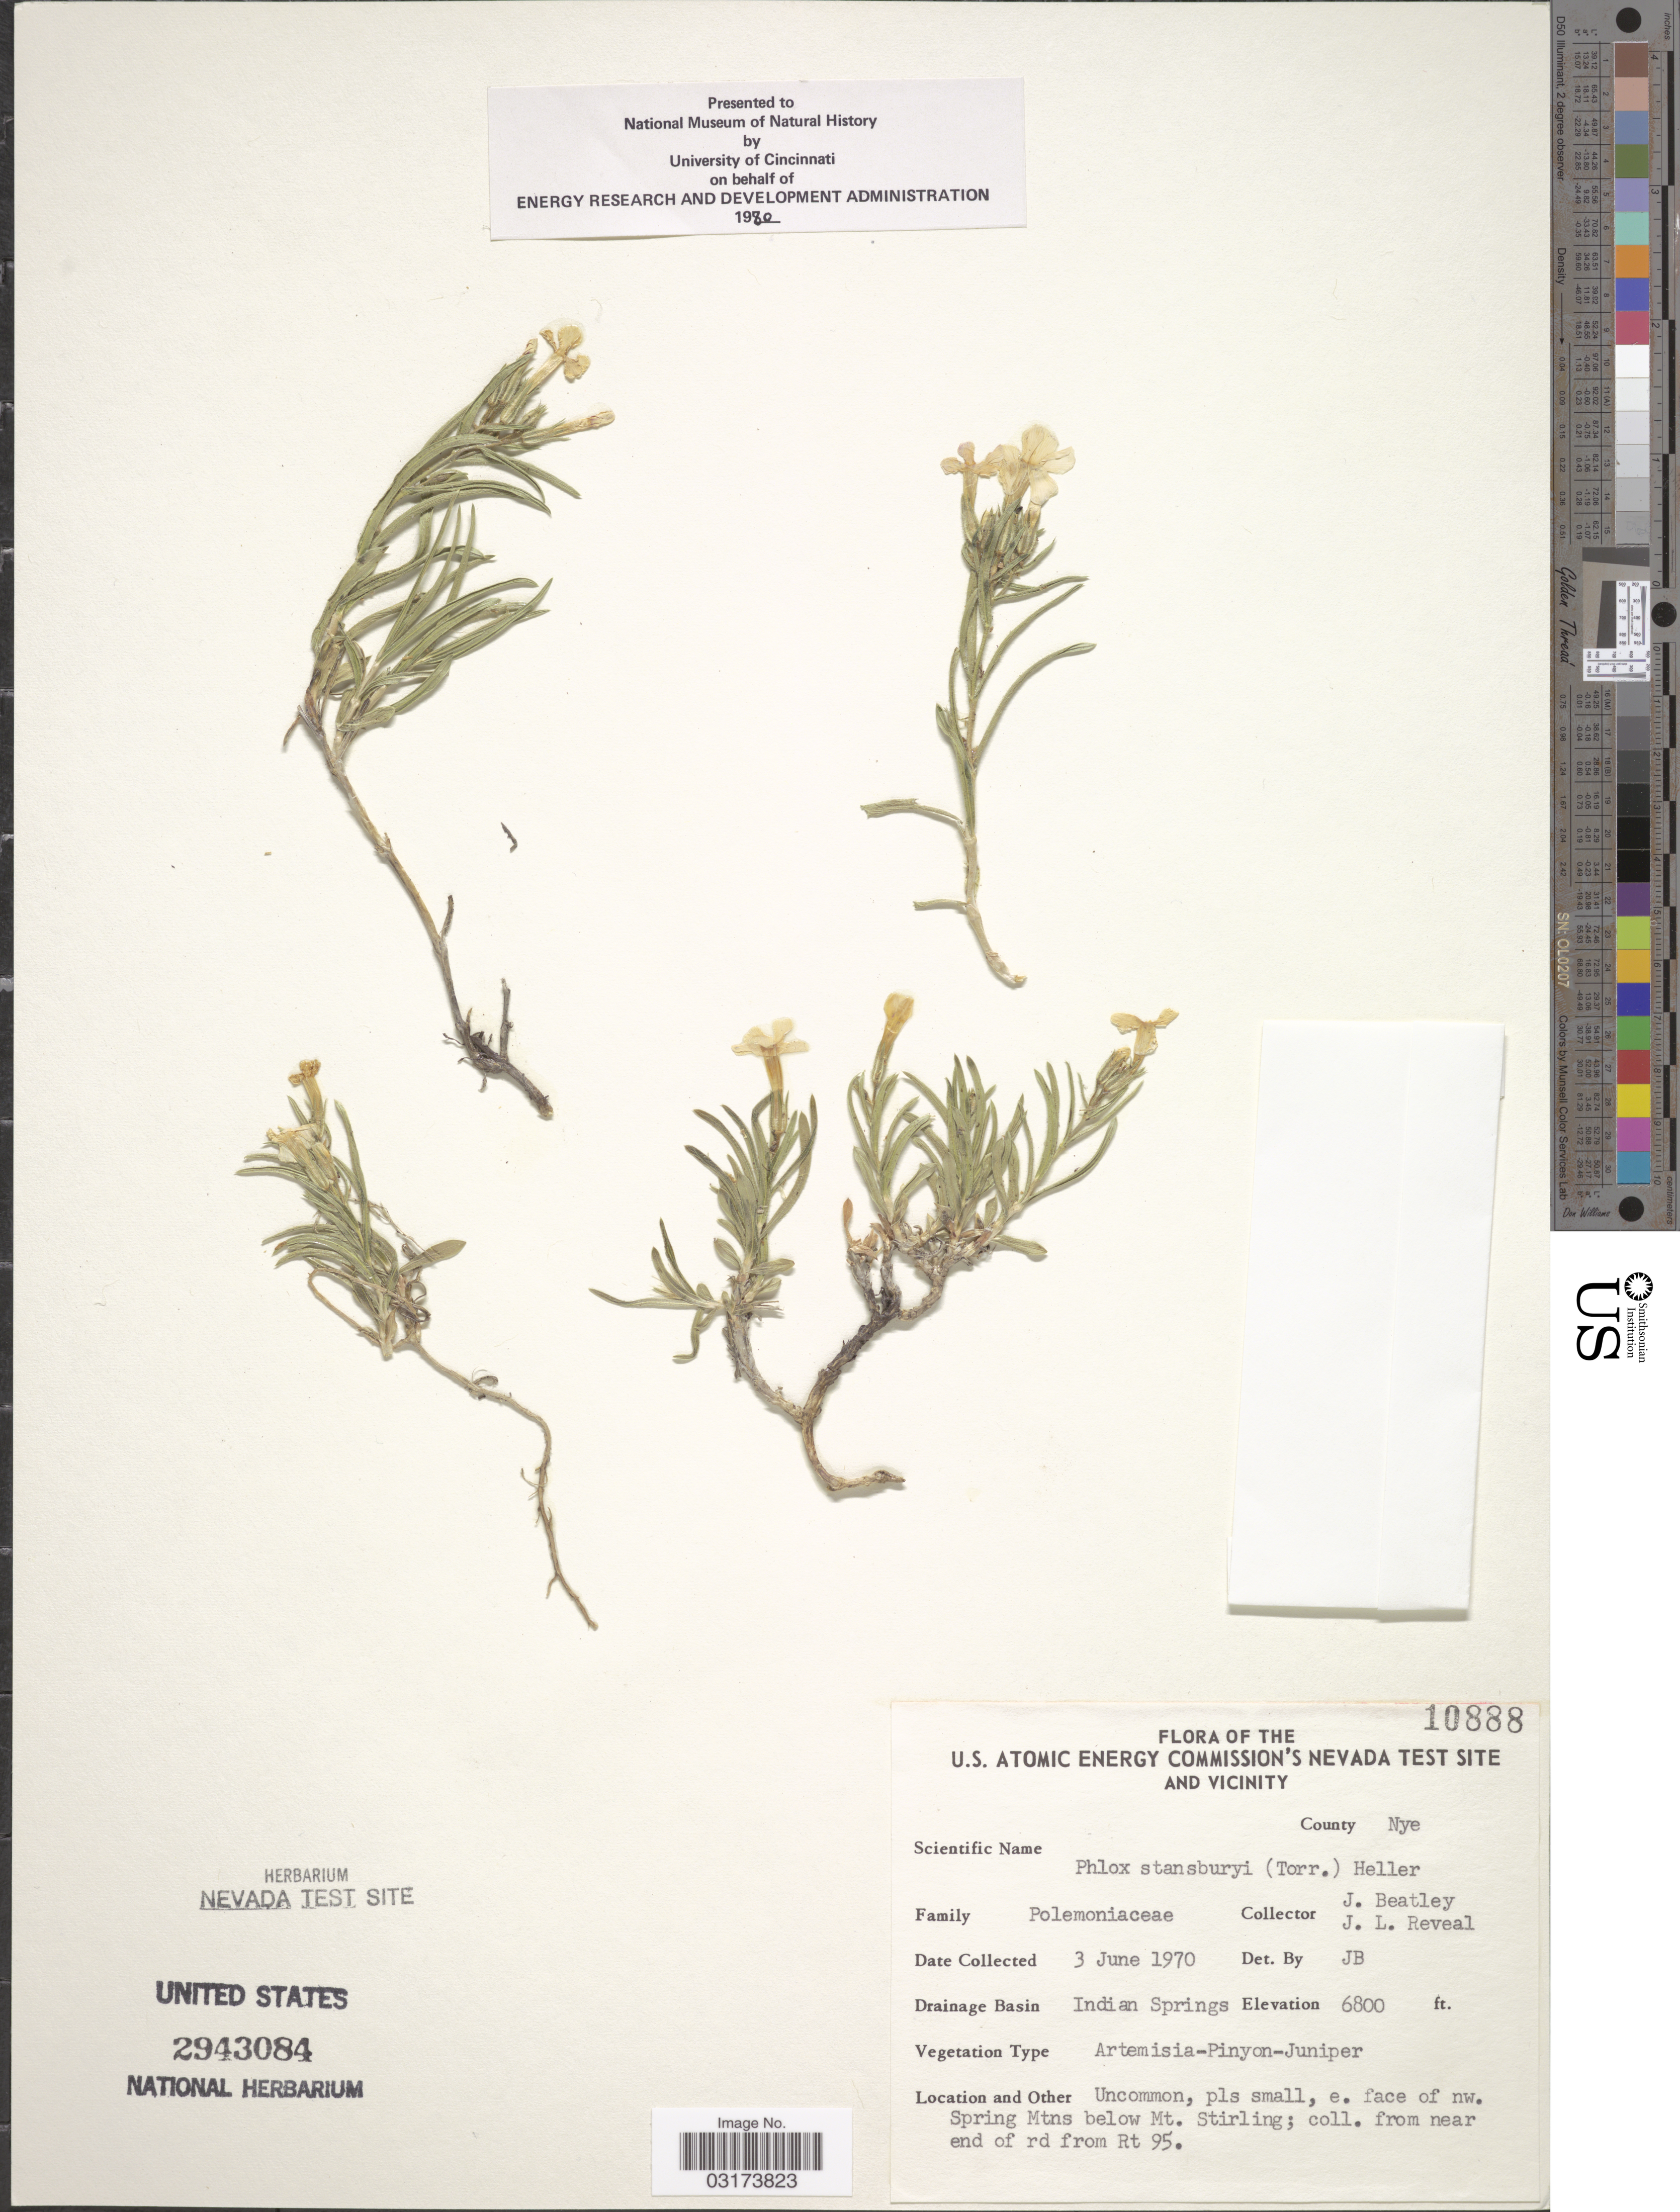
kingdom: Plantae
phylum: Tracheophyta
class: Magnoliopsida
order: Ericales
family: Polemoniaceae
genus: Phlox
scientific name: Phlox stansburyi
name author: (Torr.) A. Heller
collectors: J. C. Beatley & J. L. Reveal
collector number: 10888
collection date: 1970-06-03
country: United States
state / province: Nevada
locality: U.S. Atomic Energy Commision's Nevada Test Site and Vicinity. County Nye. Drainage Indian Springs. e. face of nw. Spring Mtns below Mt. Stirling; coll. from near end of rd from Rt 95.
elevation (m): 2073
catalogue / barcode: US 2943084